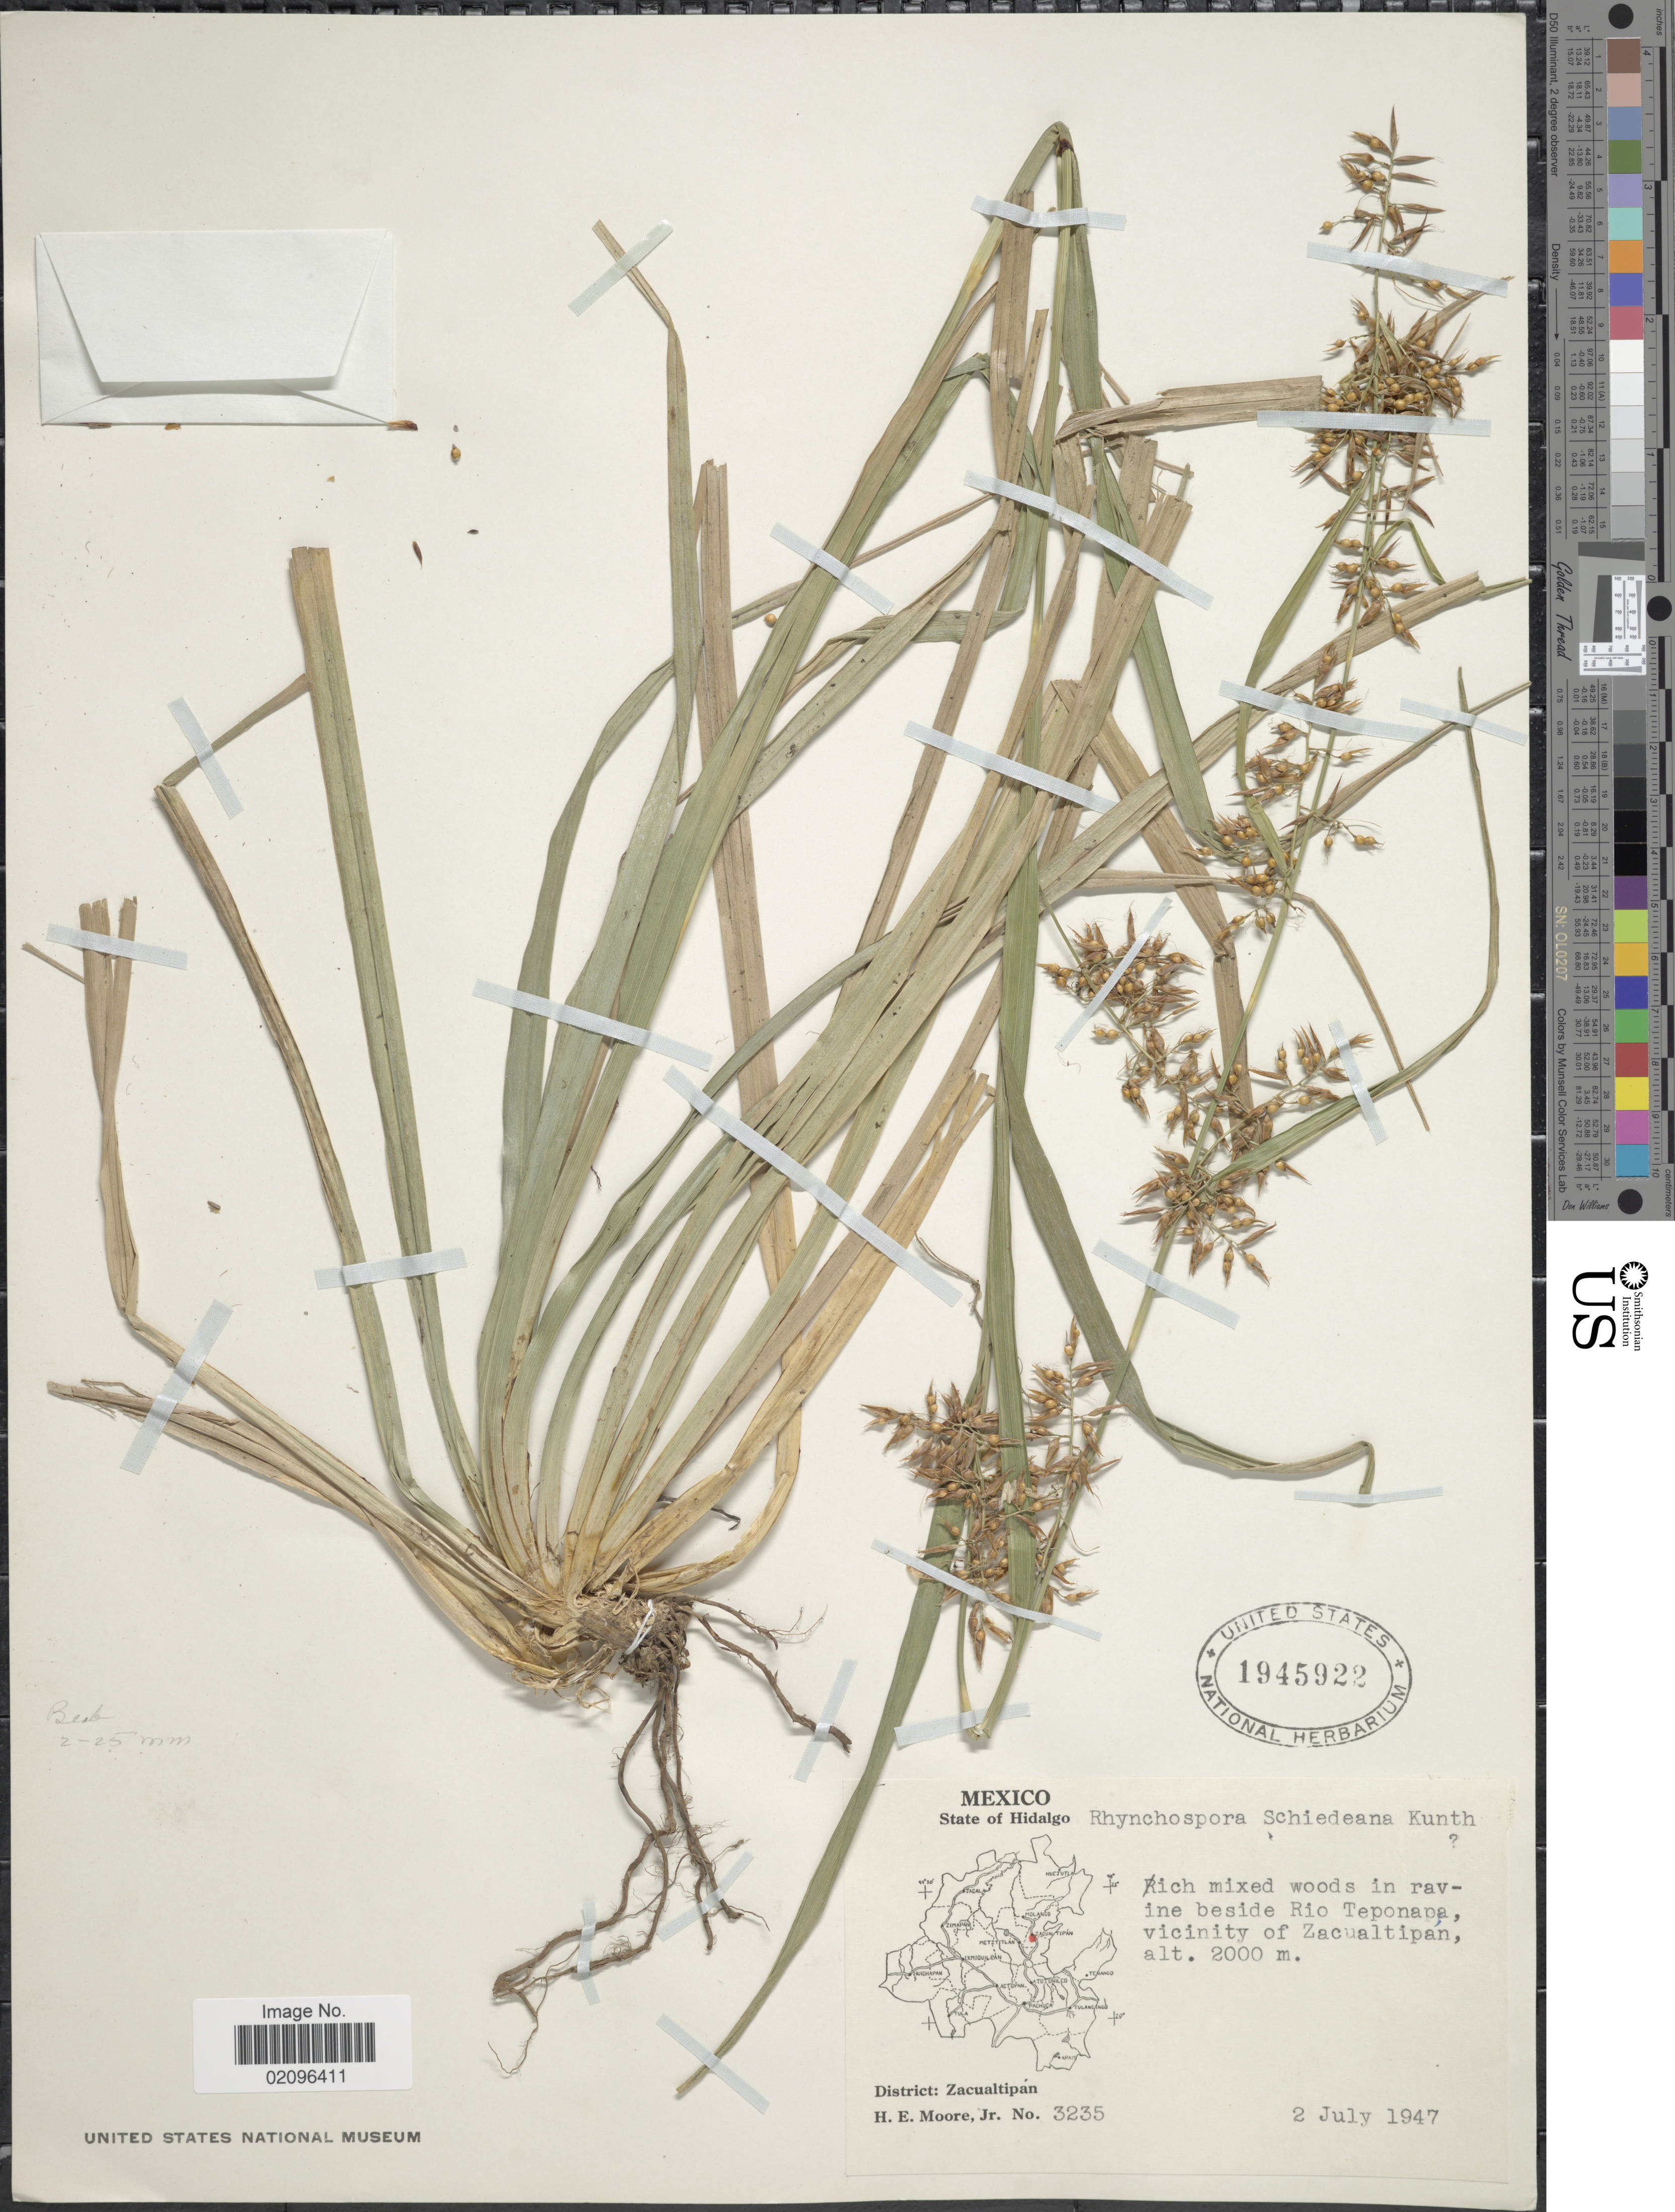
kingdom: Plantae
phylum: Tracheophyta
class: Liliopsida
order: Poales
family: Cyperaceae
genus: Rhynchospora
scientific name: Rhynchospora schiedeana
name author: Kunth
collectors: H. Moore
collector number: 3235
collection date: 1947-07-02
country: Mexico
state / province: Hidalgo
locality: State of Hidalgo. Rich woods in ravine beside Rio Teponapa. Vicinity of Zacualtipan.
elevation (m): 2000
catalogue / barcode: US 1945922